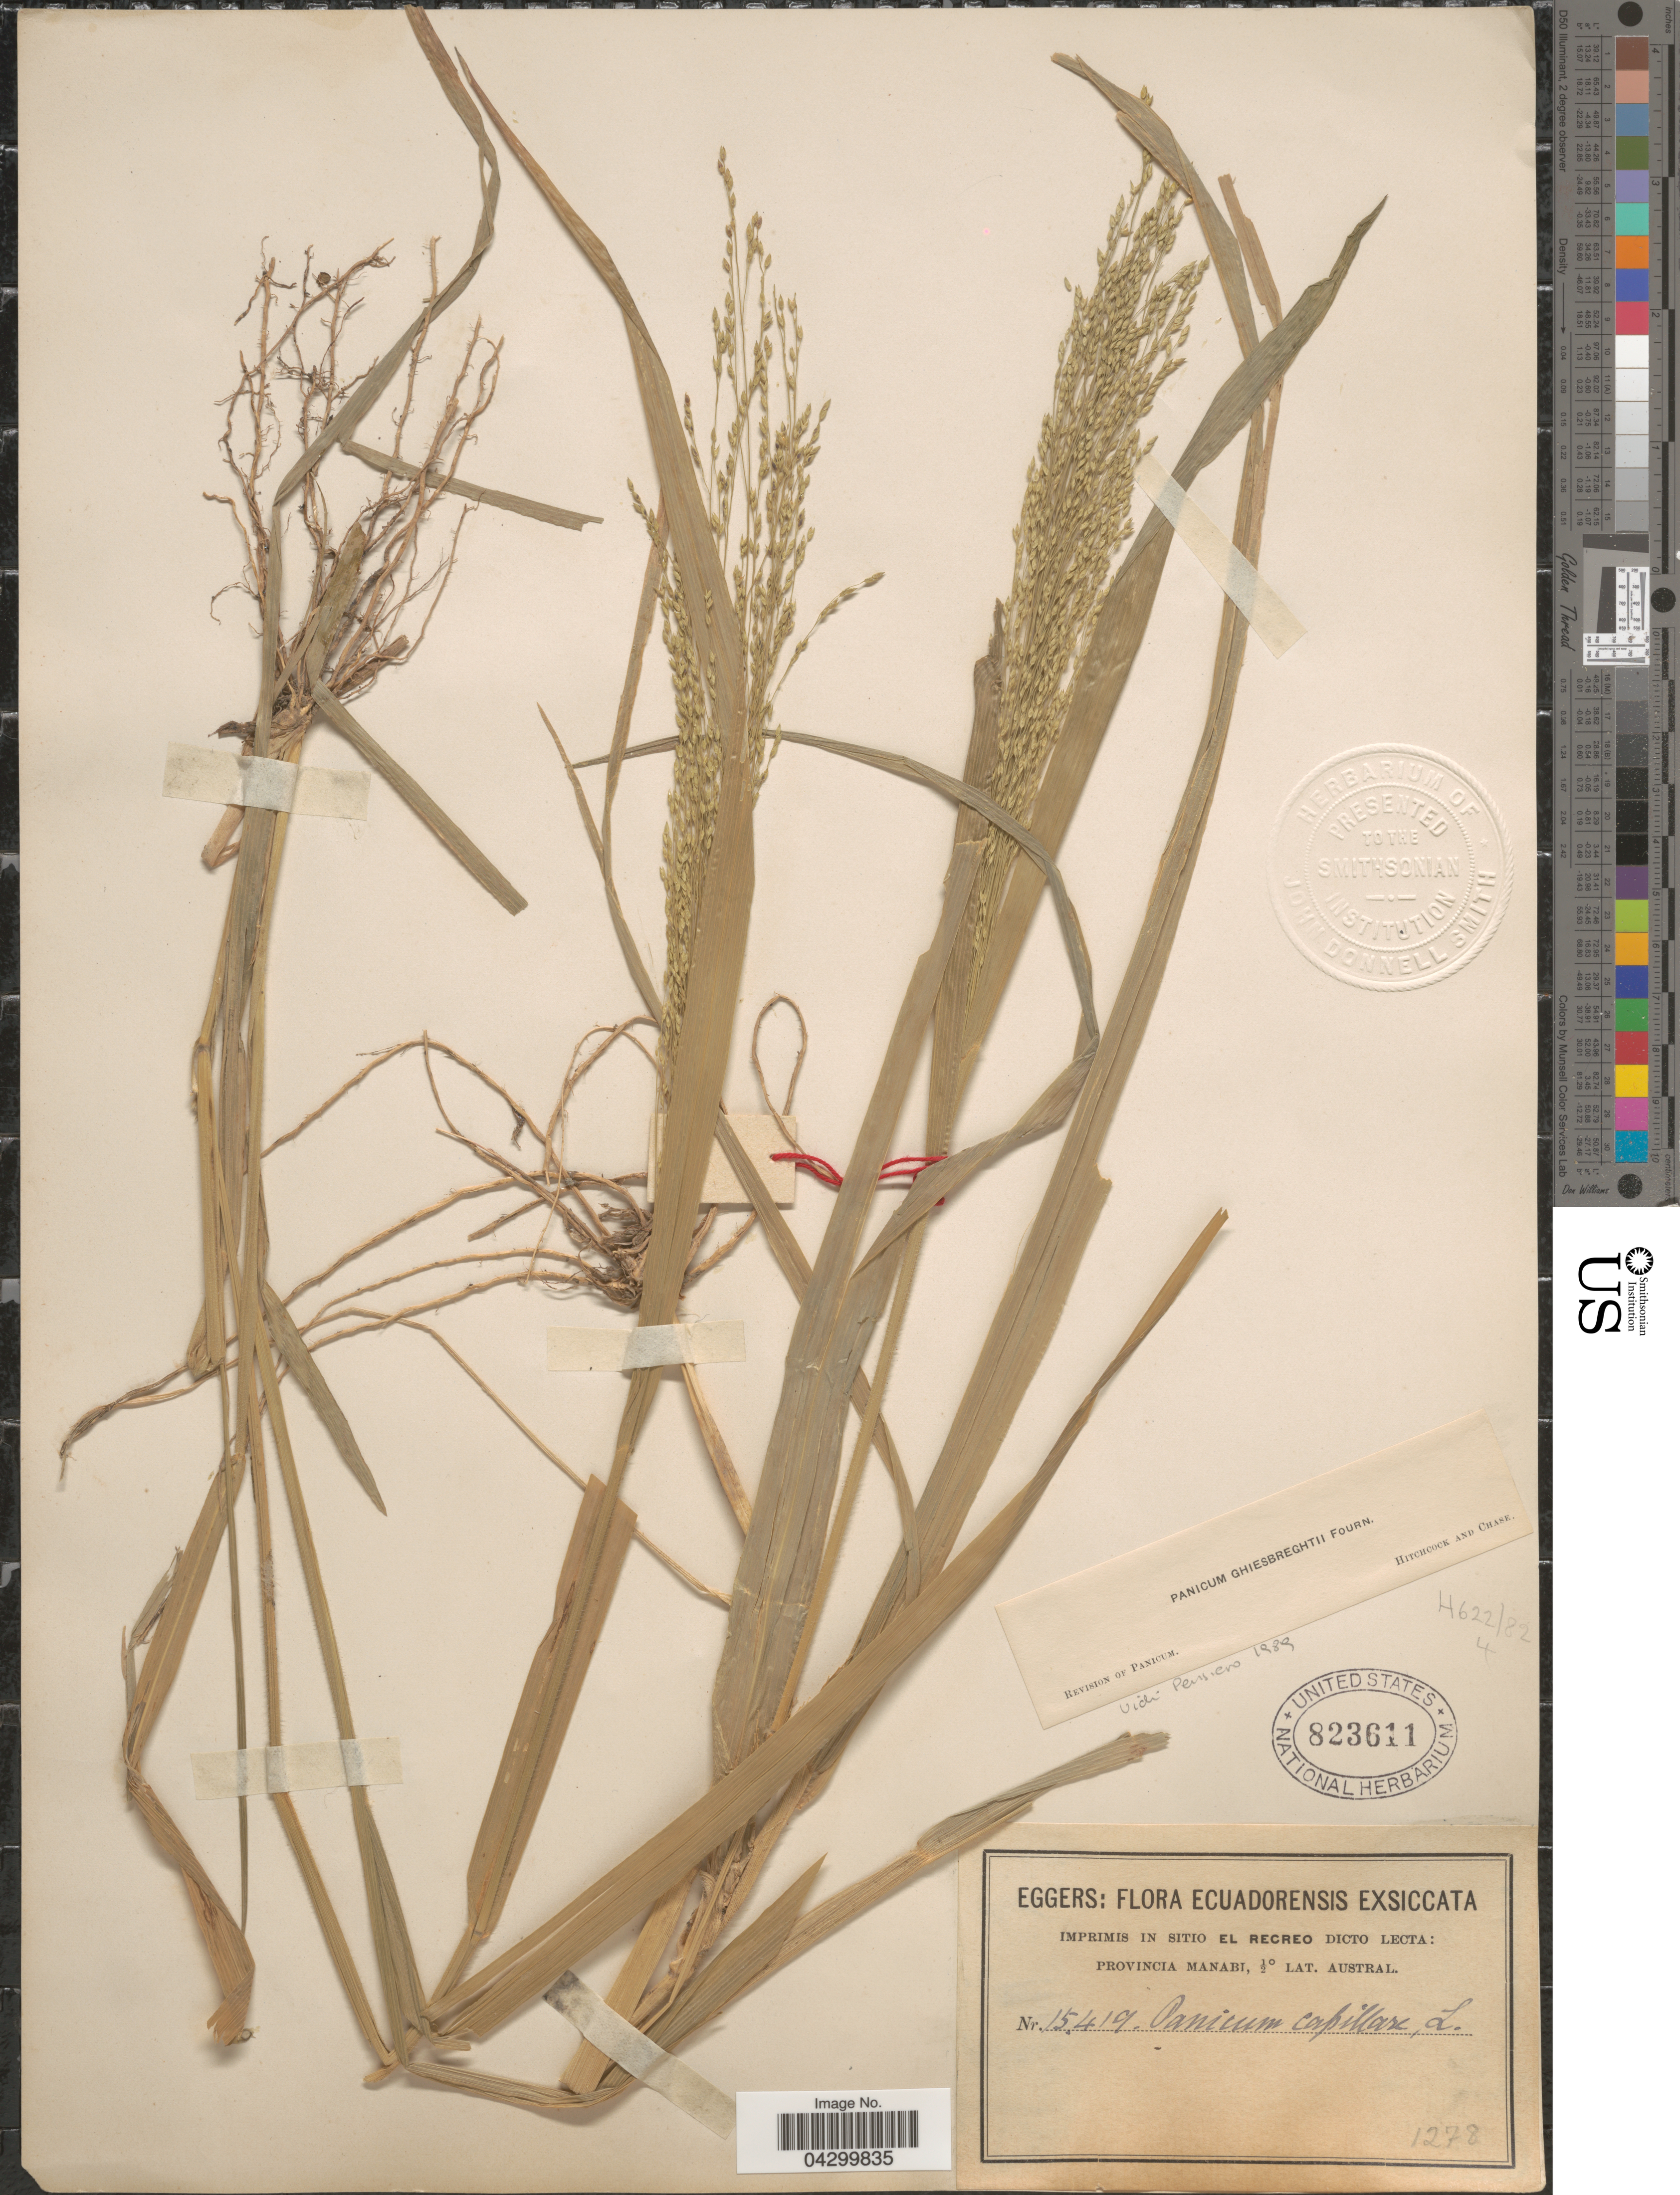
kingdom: Plantae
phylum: Tracheophyta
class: Liliopsida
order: Poales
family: Poaceae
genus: Panicum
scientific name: Panicum ghiesbreghtii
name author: E. Fourn.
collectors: -. Eggers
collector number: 15419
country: Ecuador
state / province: Manabí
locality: Provincia Manabi, ½° Lat. Austral.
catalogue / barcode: US 823611